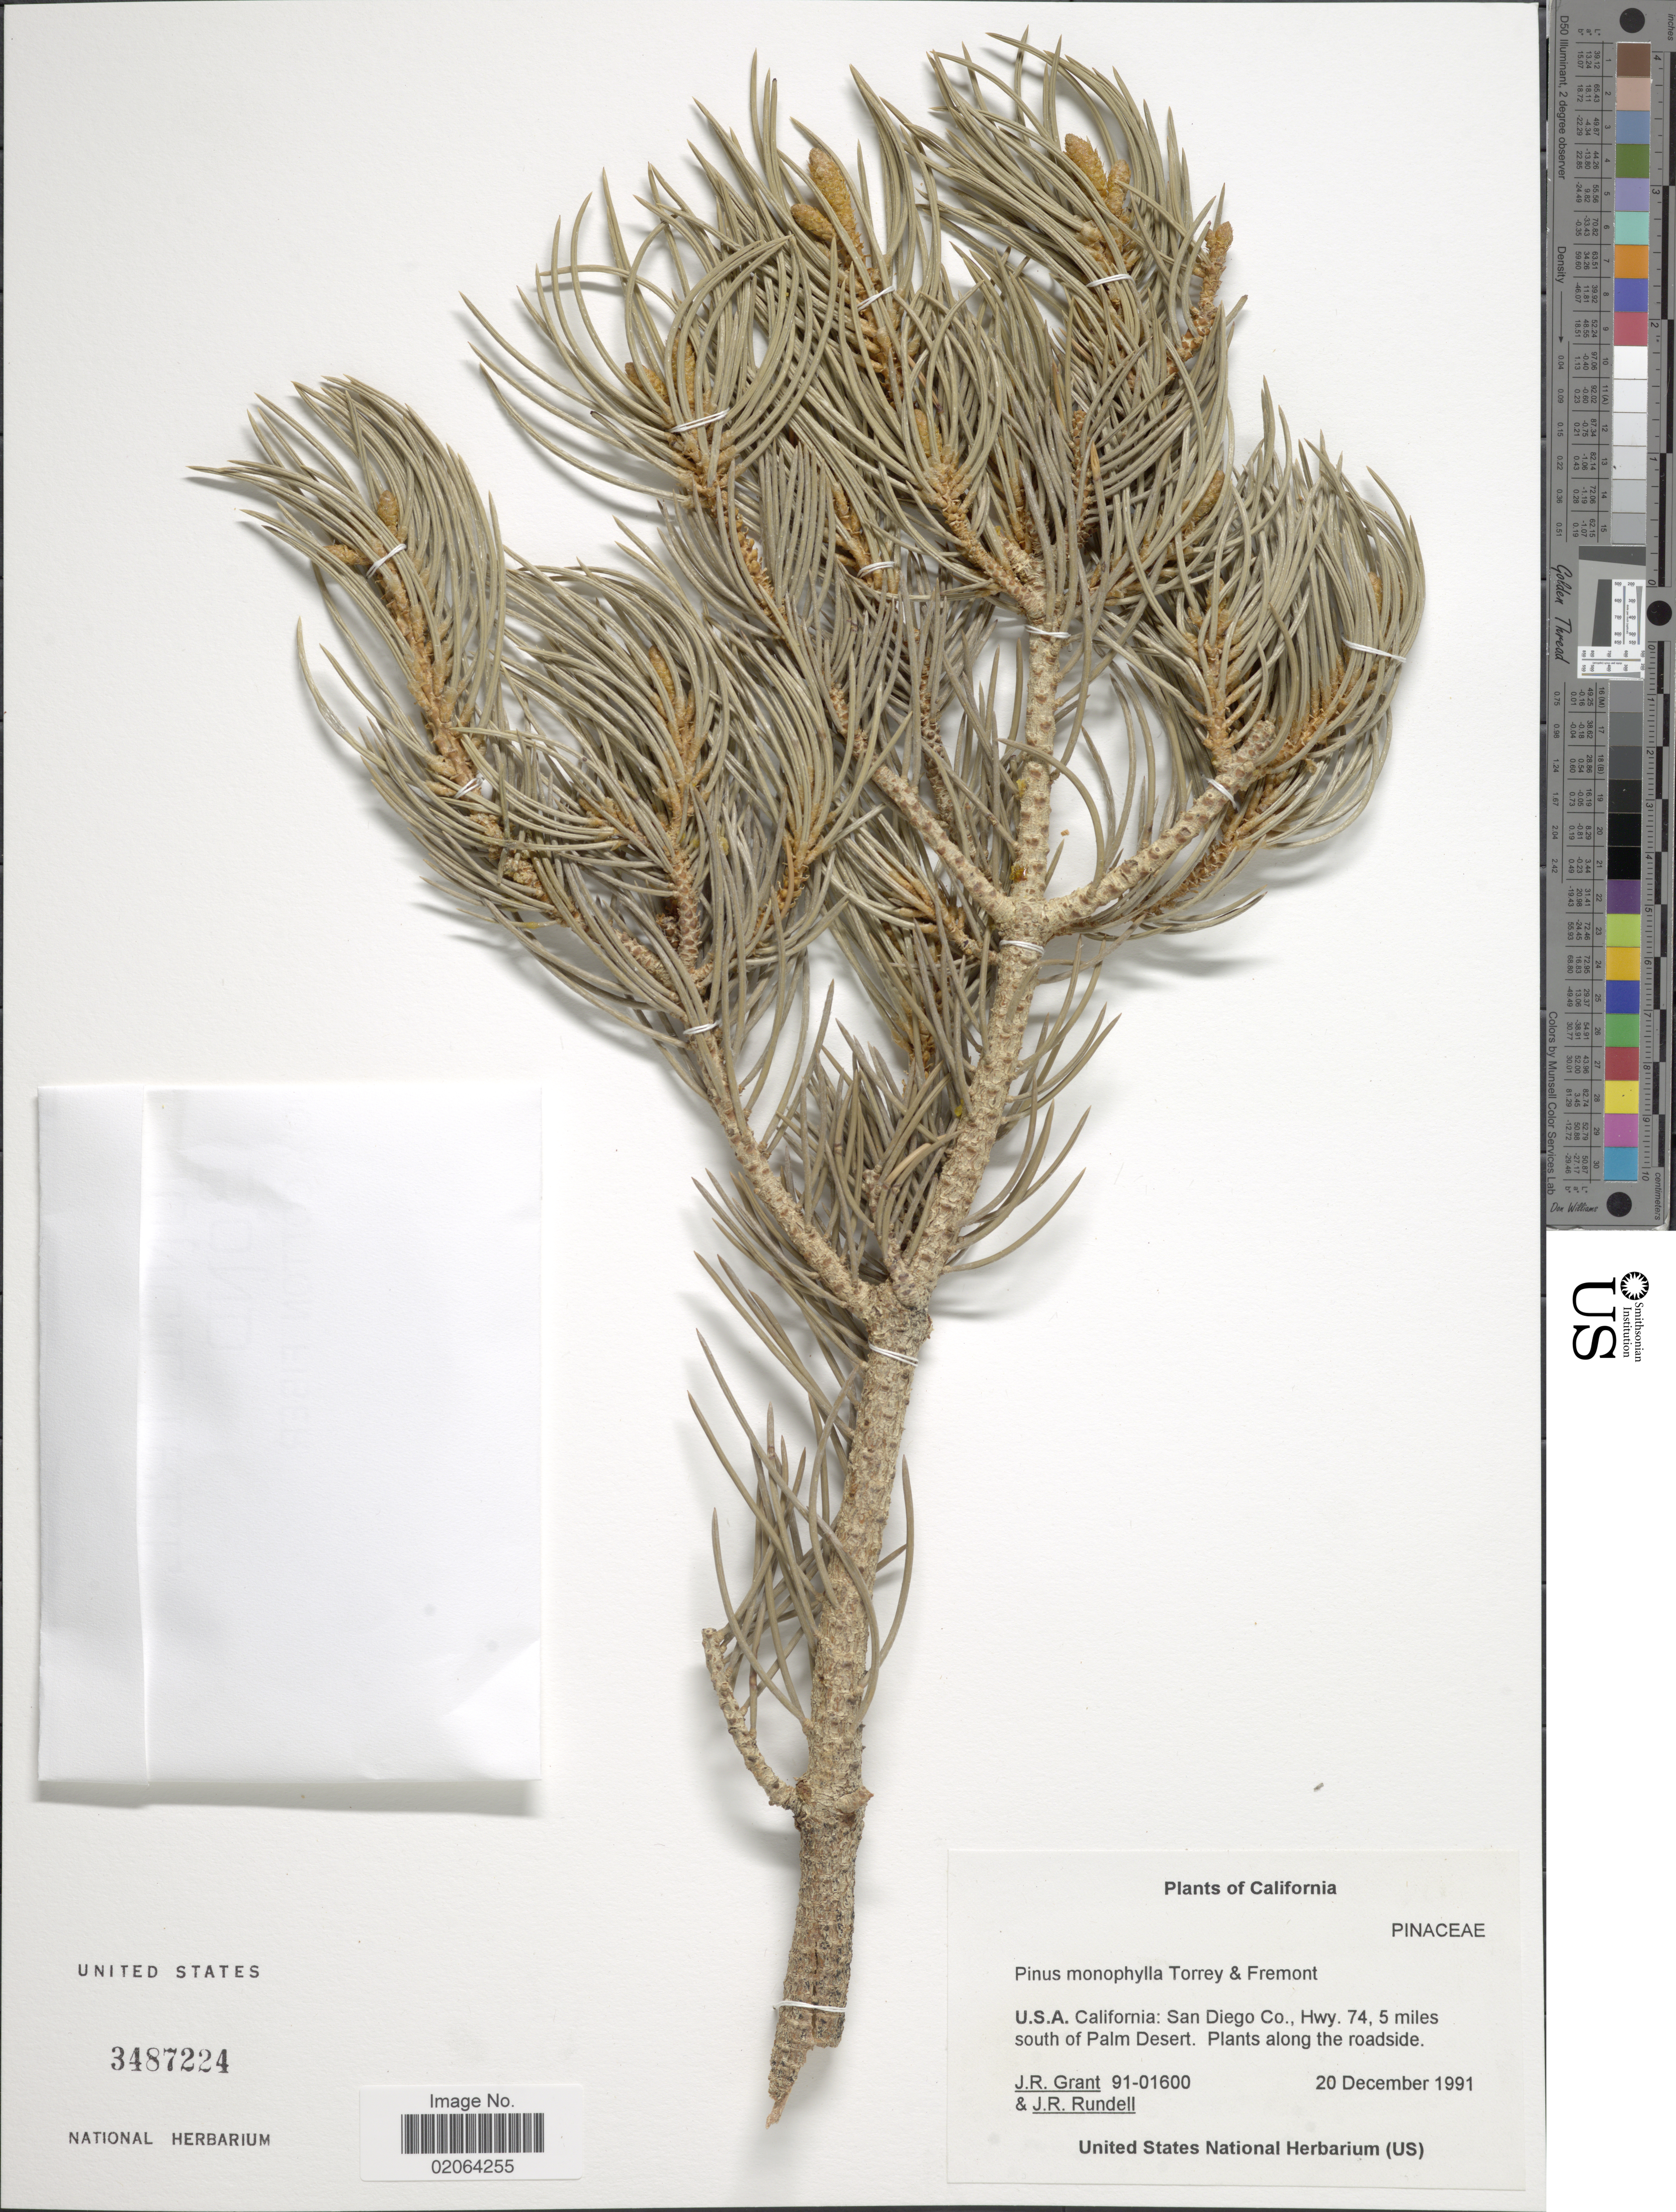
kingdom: Plantae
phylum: Tracheophyta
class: Pinopsida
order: Pinales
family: Pinaceae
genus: Pinus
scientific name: Pinus monophylla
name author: Torr. & Frém.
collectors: J. Grant & J. R. Rundell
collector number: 91-01600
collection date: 1991-12-20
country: United States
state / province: California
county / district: San Diego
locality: California. U.S.A. California: San Diego Co. Hwy. 74.5 miles south of Palm Desert.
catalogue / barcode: US 3487224